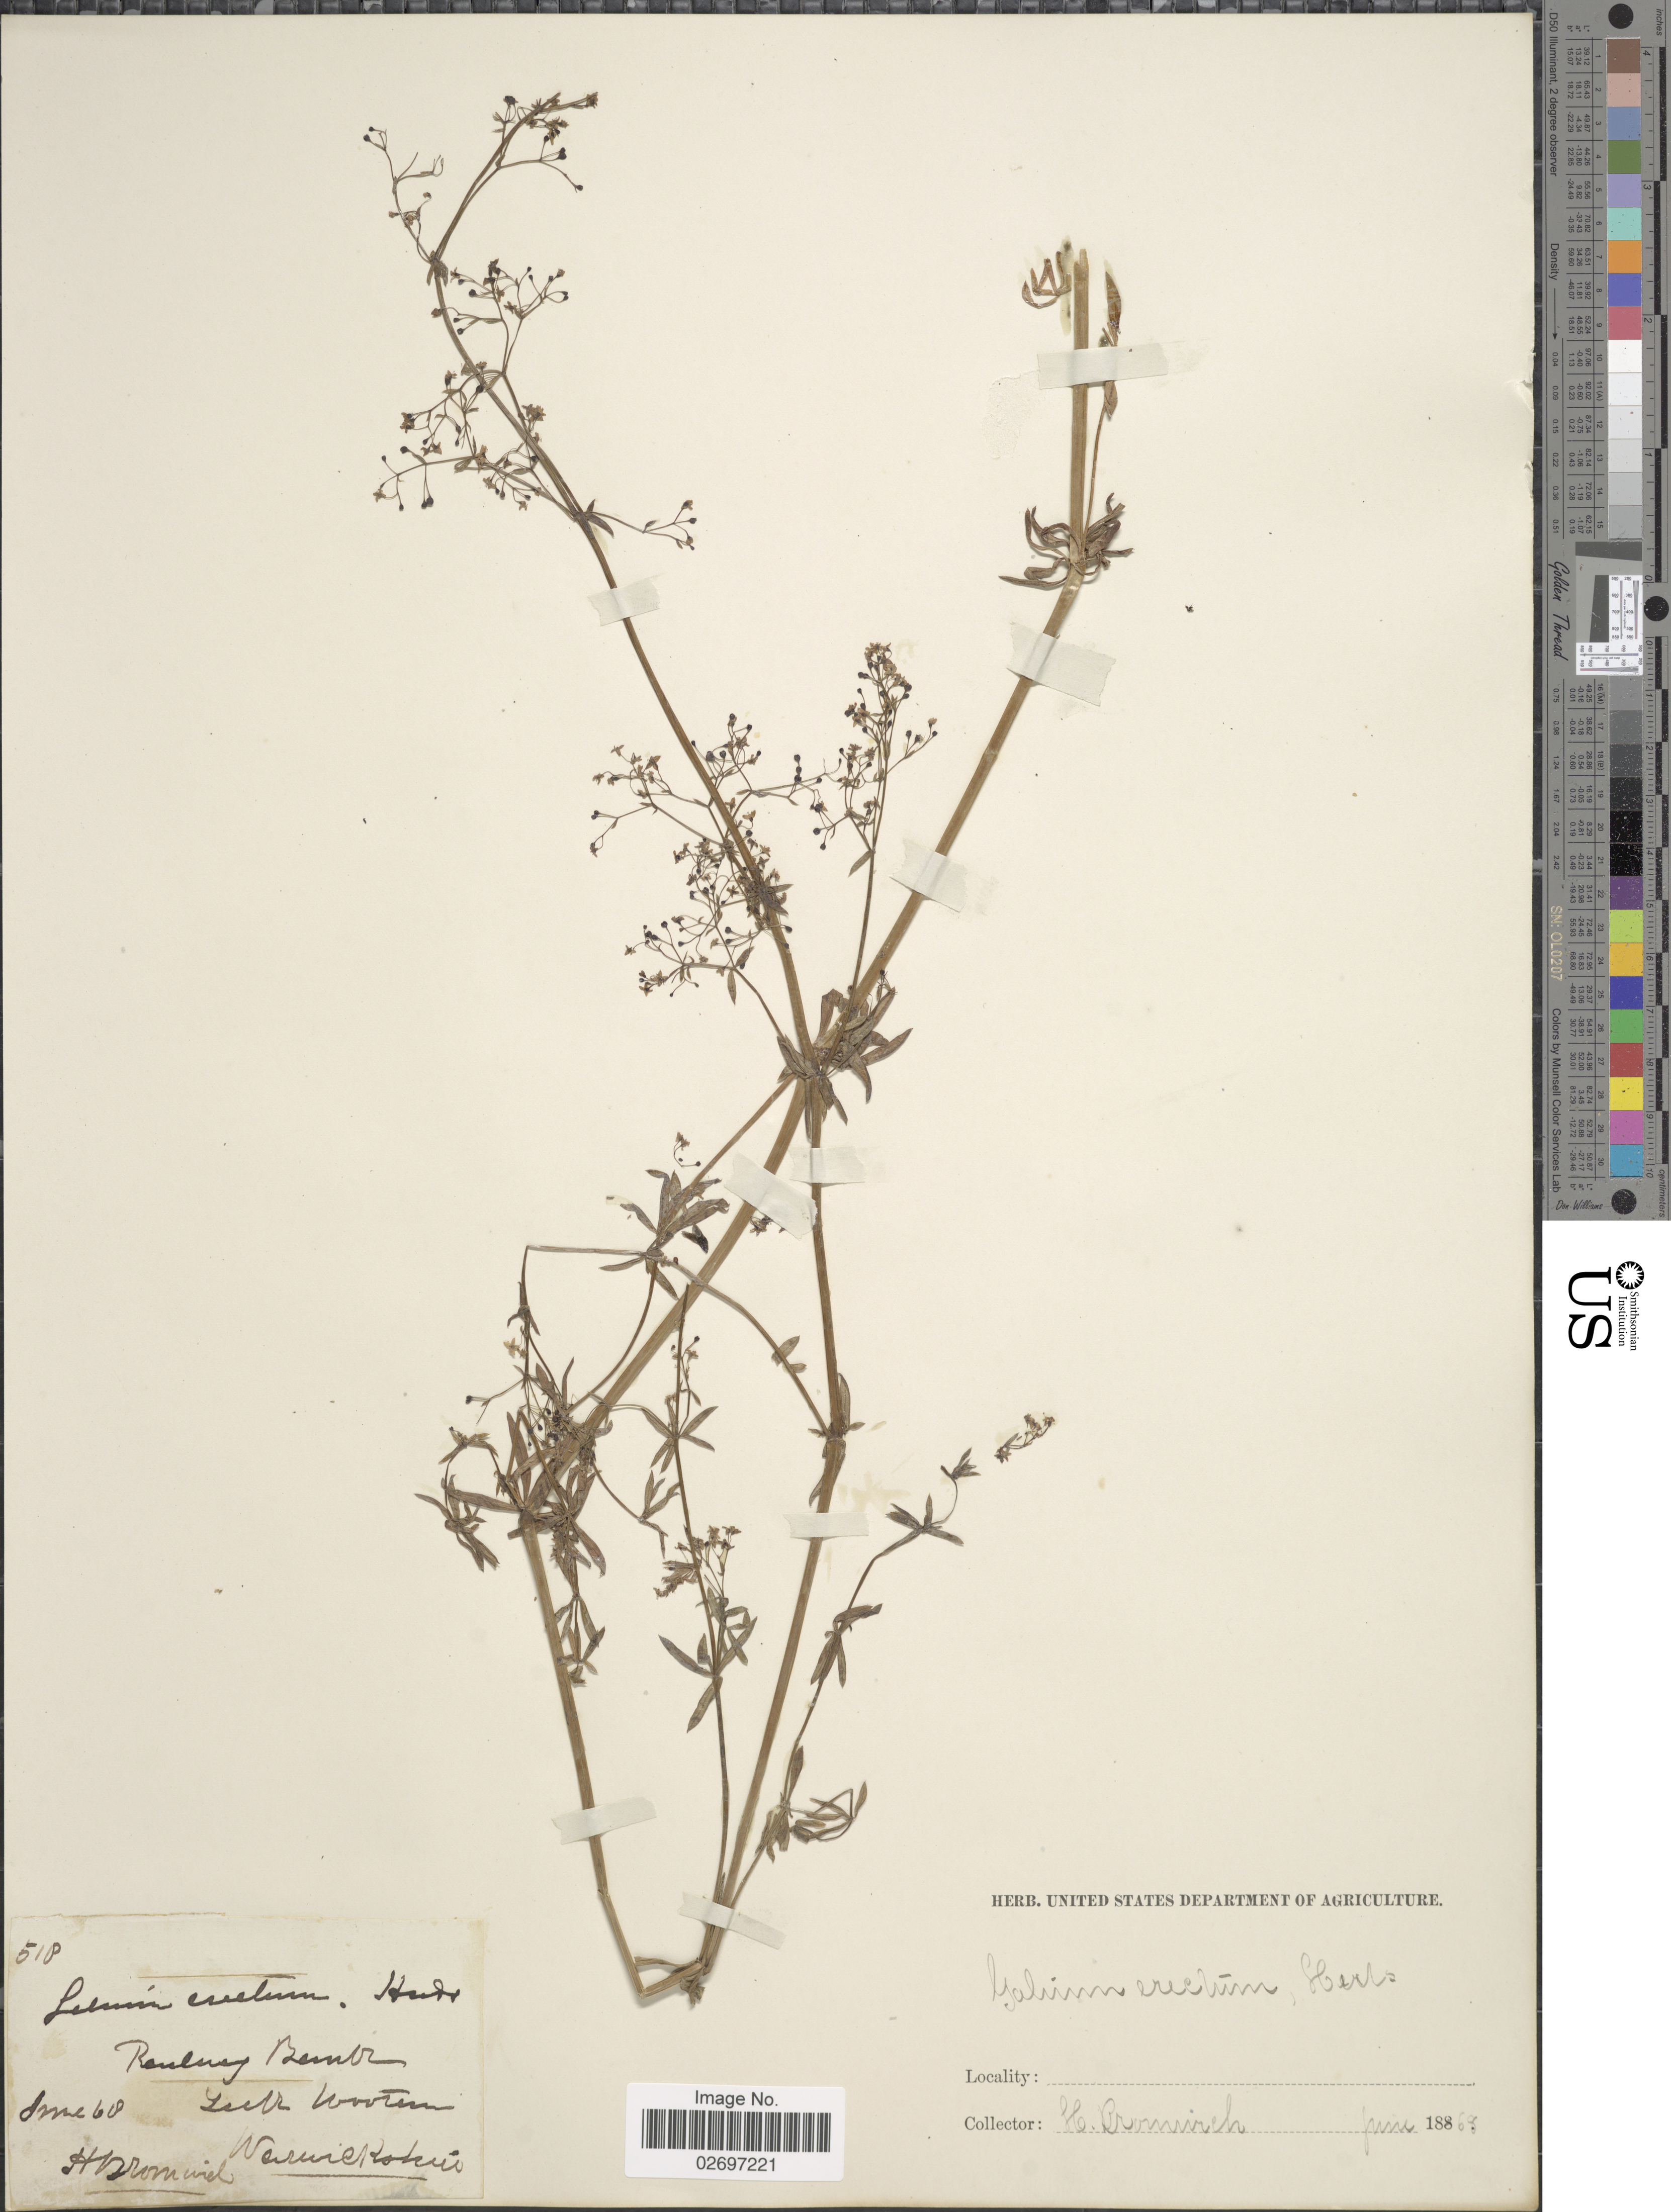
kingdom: Plantae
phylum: Tracheophyta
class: Magnoliopsida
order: Gentianales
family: Rubiaceae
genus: Galium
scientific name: Galium erectum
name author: Huds.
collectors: H. Bromwich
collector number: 518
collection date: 1868-06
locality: Lesch Woorstrem [unsure placement] [interpreted]